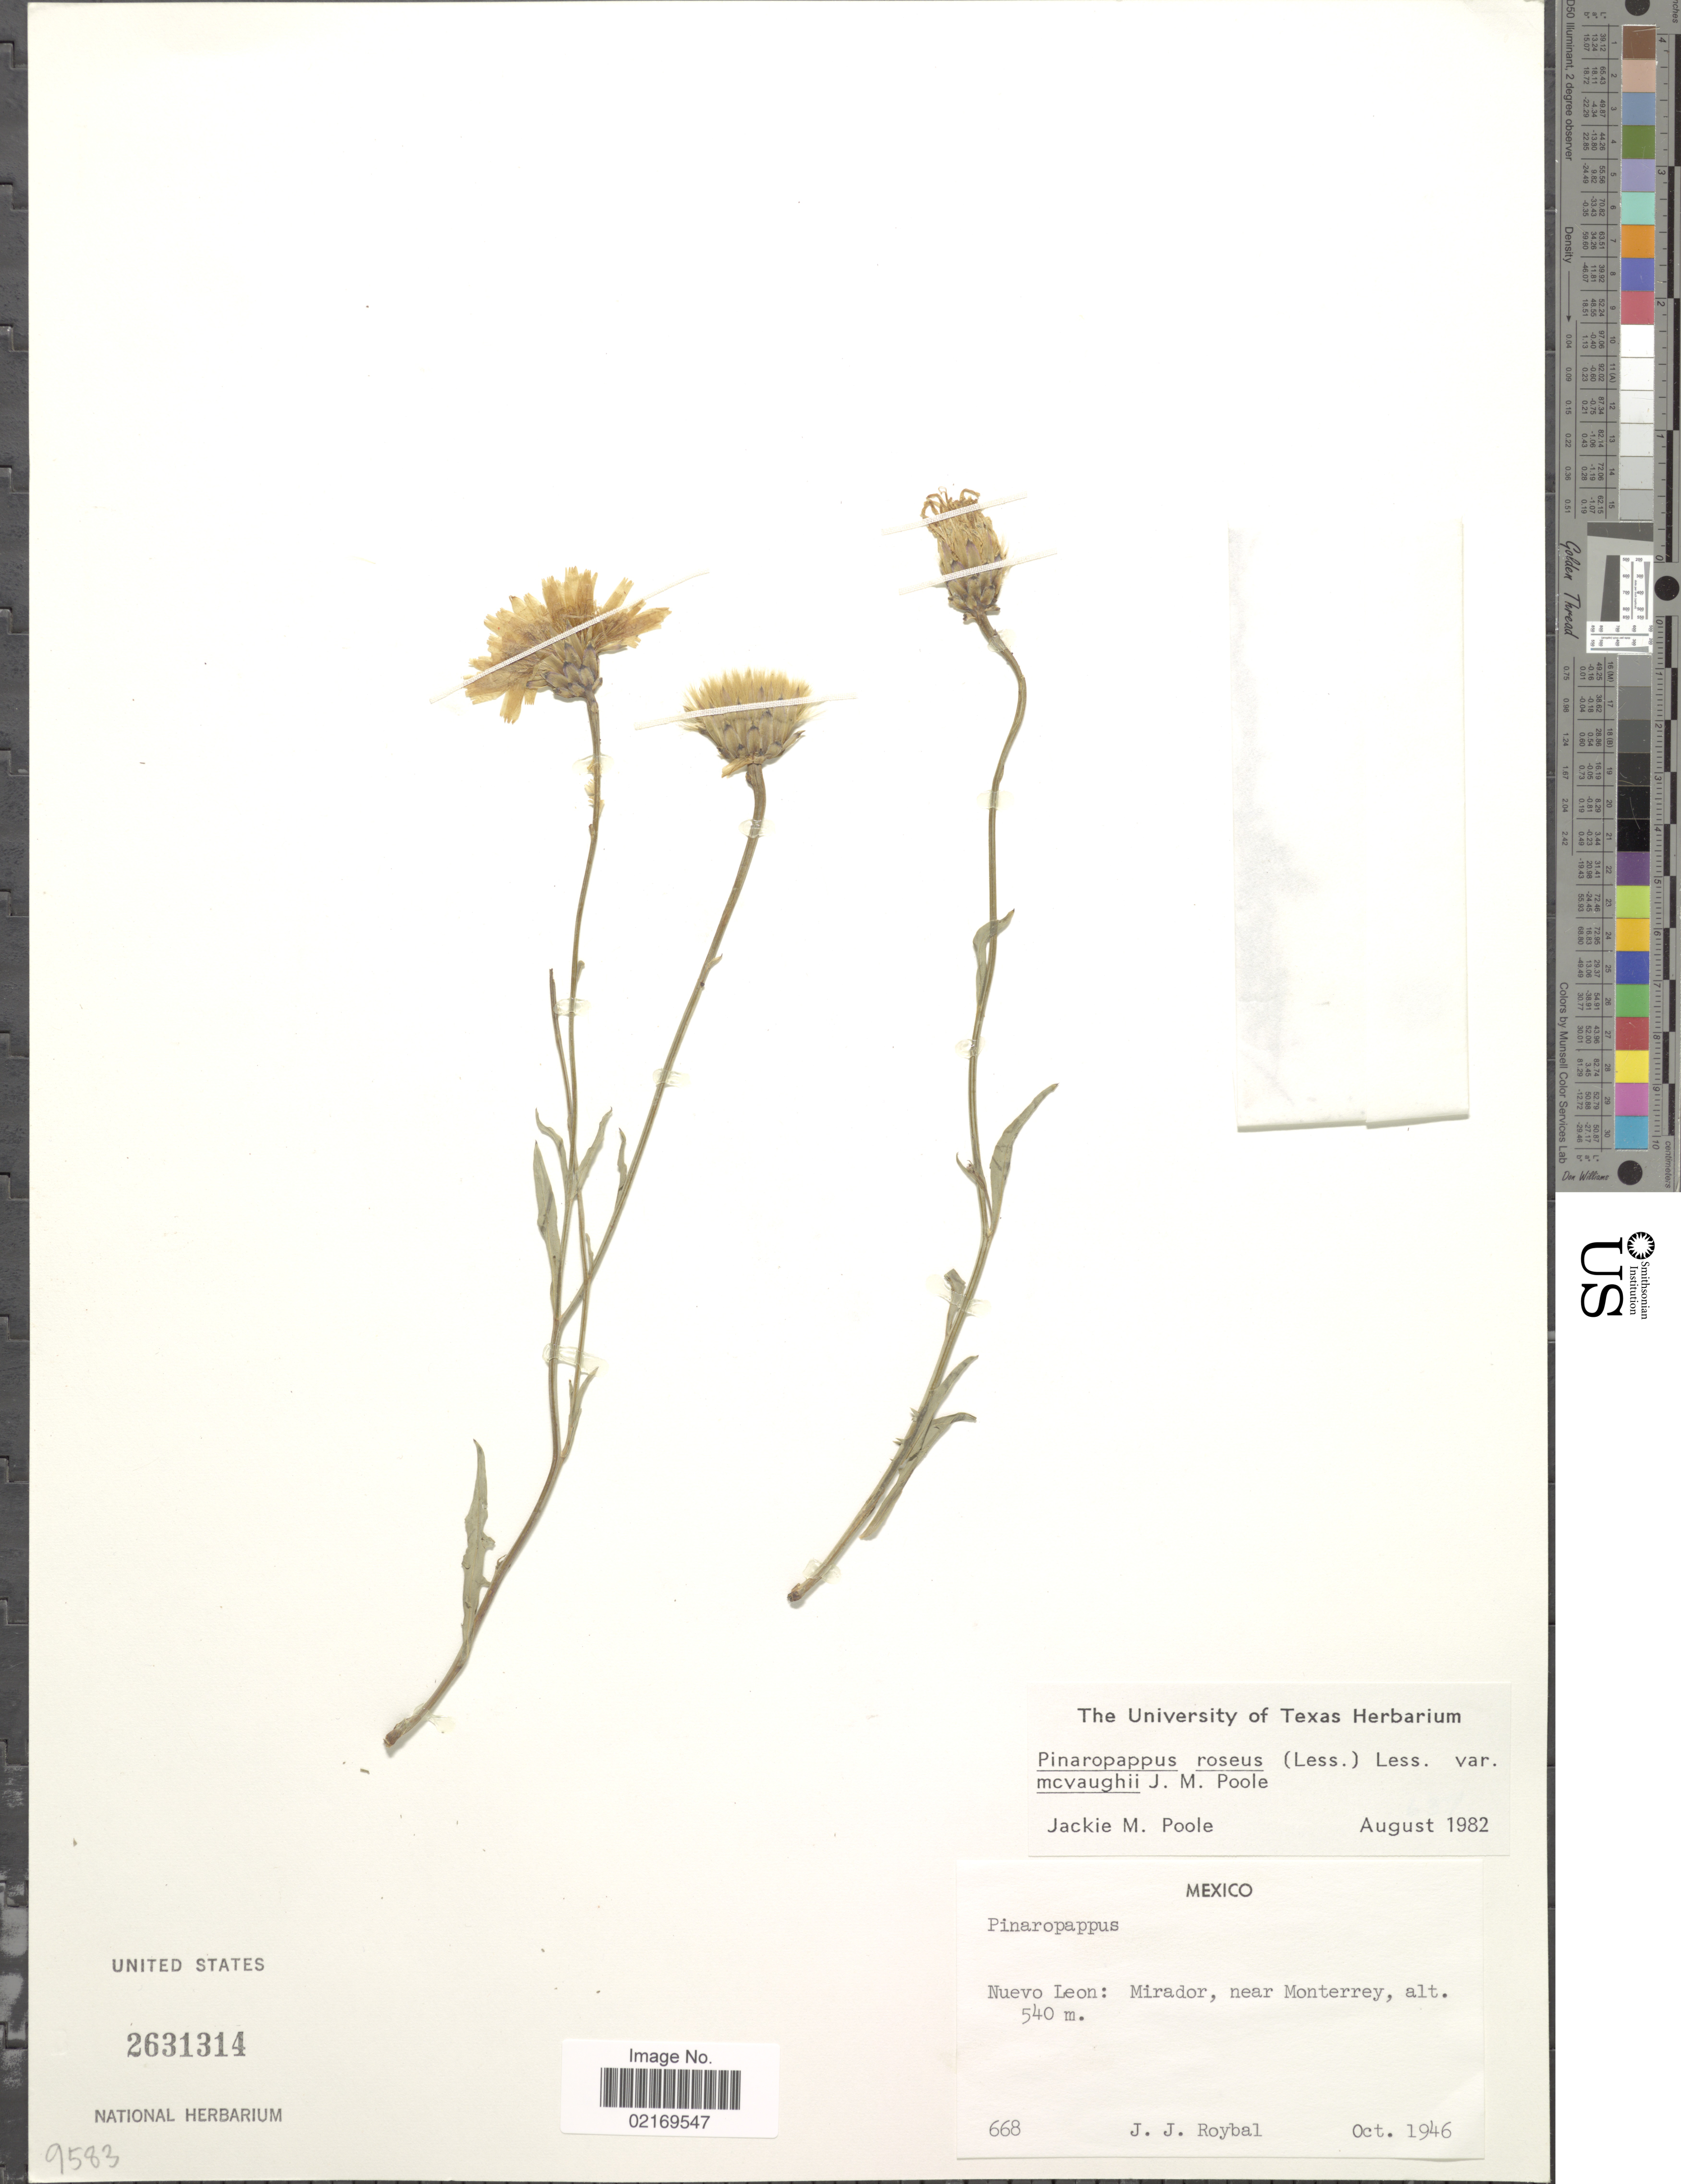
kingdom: Plantae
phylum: Tracheophyta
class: Magnoliopsida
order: Asterales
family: Asteraceae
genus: Pinaropappus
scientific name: Pinaropappus roseus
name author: Less.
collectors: J. J. Roybal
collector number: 68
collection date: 1946-10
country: Mexico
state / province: Nuevo León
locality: Mirador, near Monterrey.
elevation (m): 540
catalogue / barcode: US 2631314